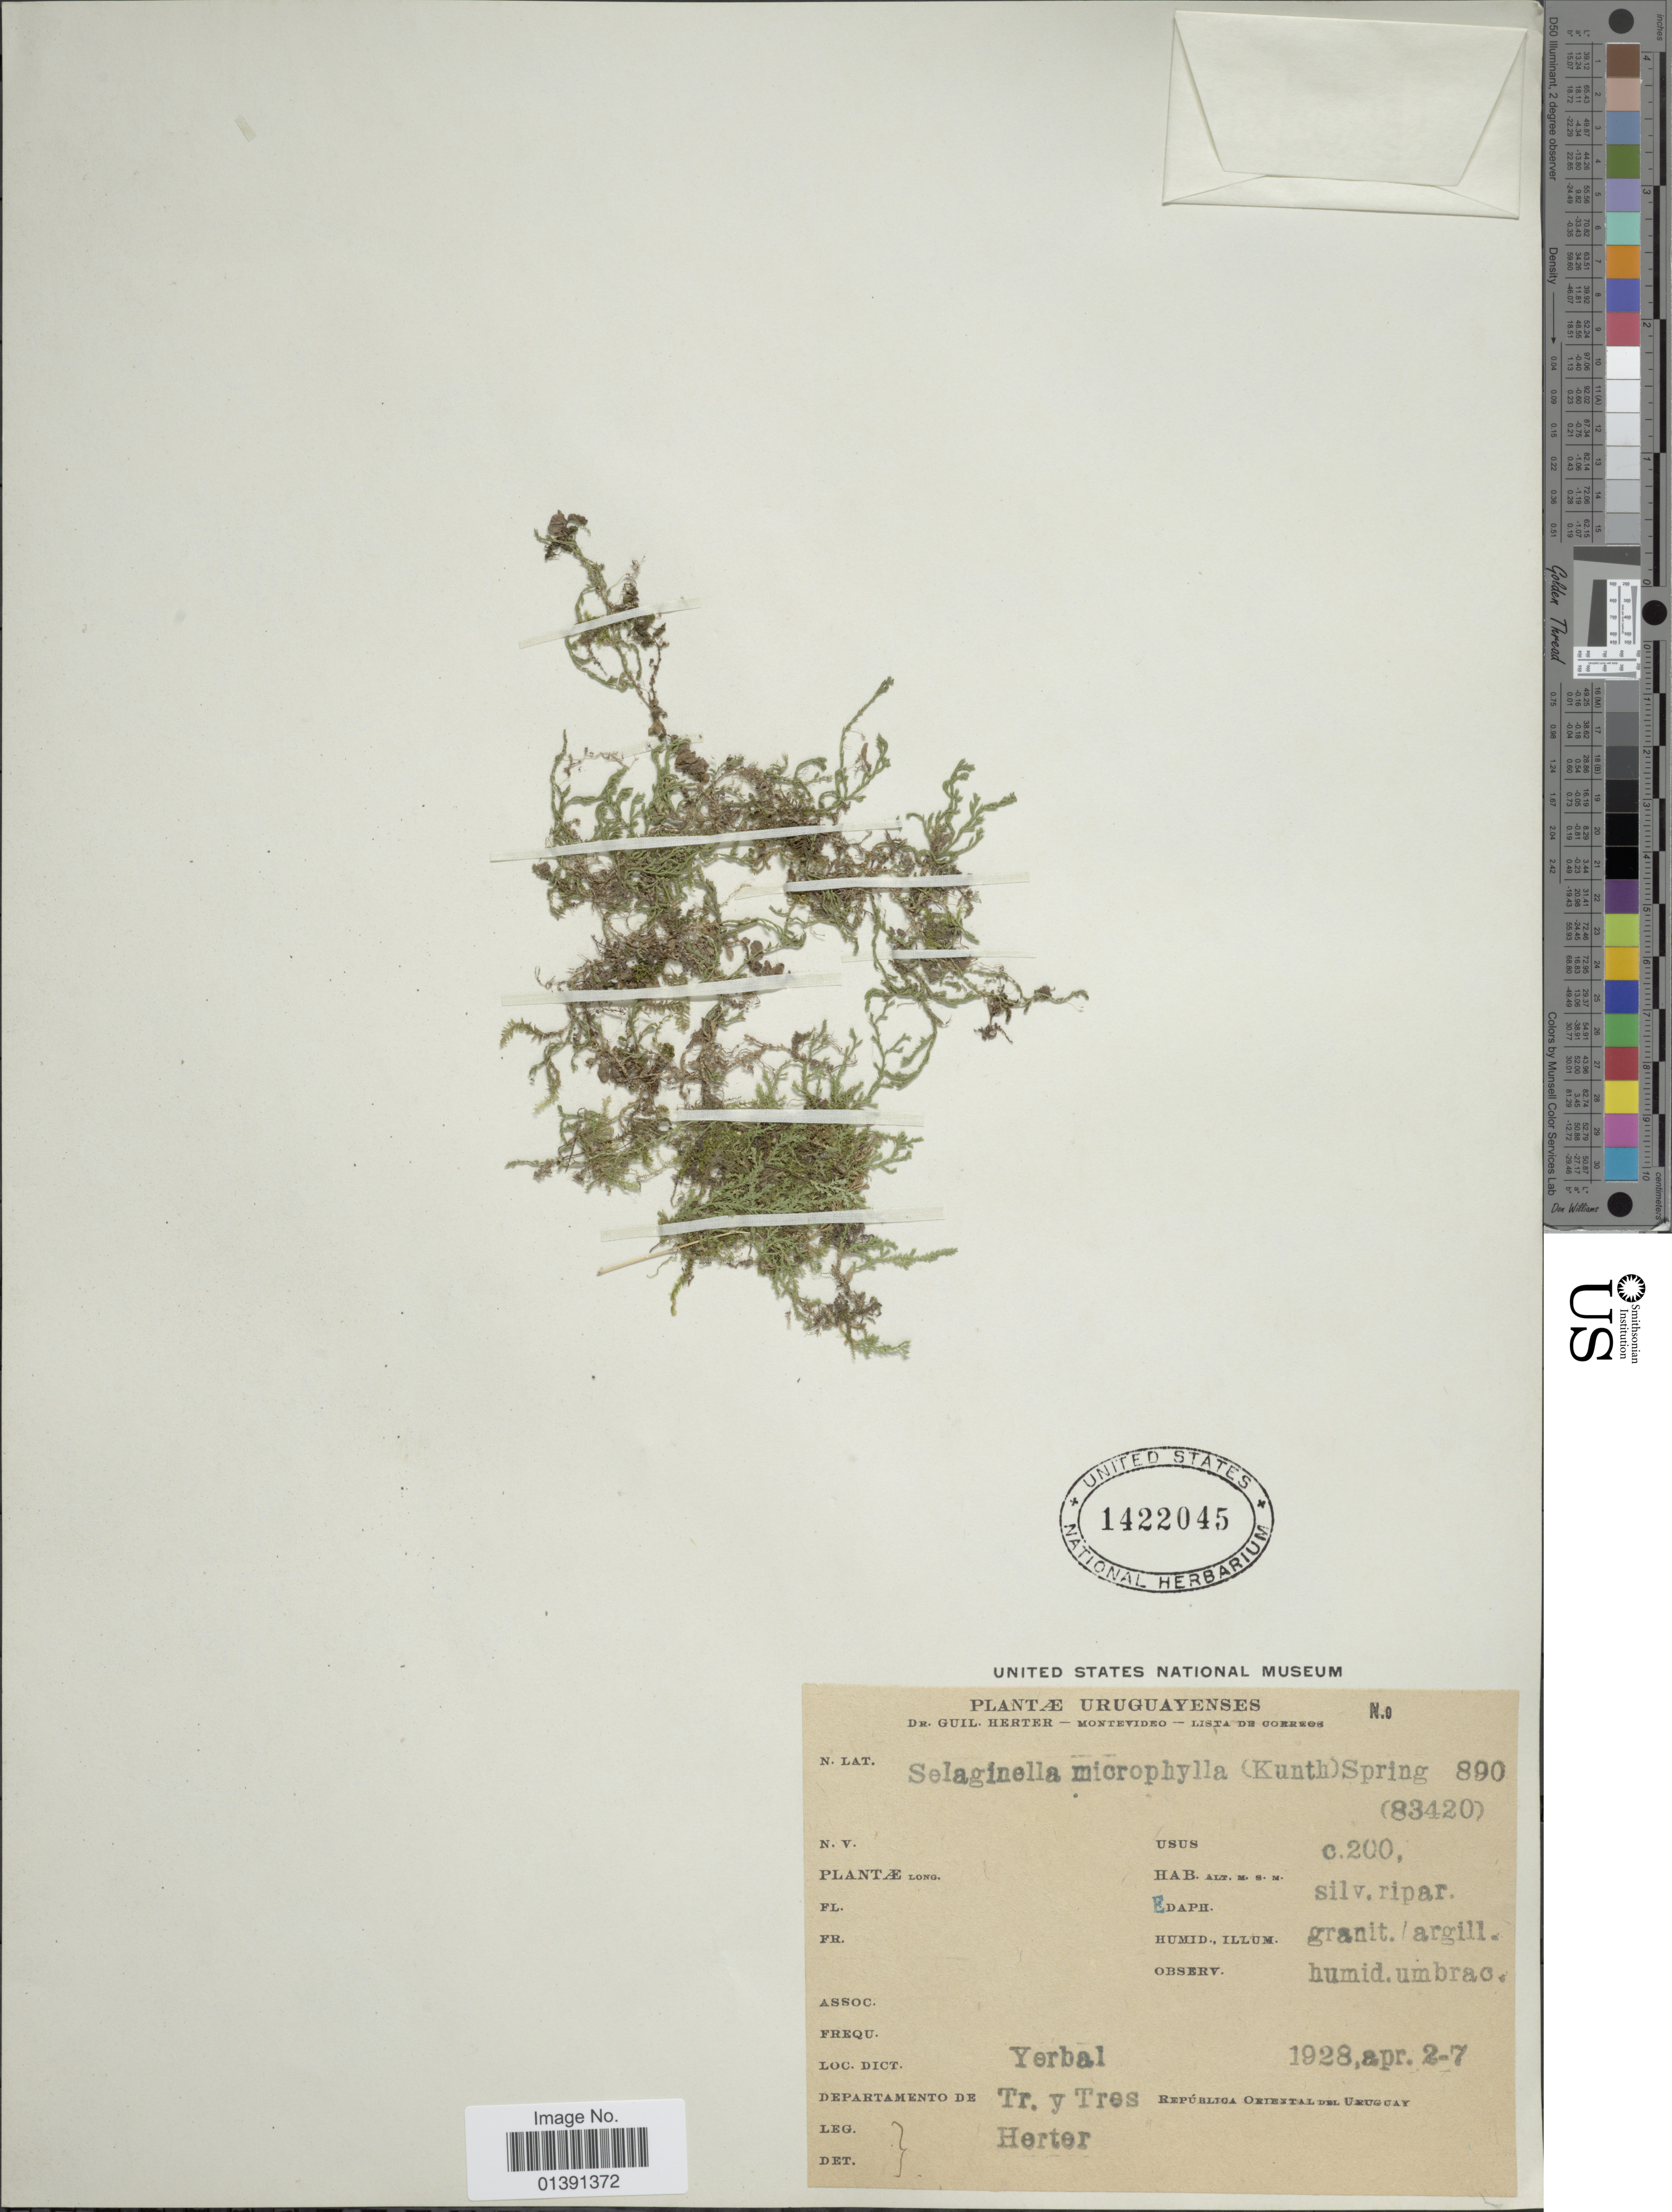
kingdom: Plantae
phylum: Tracheophyta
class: Lycopodiopsida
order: Selaginellales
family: Selaginellaceae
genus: Selaginella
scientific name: Selaginella microphylla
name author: (Kunth) Spring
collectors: Herter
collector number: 83420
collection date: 1928-04-02/1928-04-07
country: Uruguay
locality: Yerbal departamento de Tr. y Tres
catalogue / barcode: US 1422045